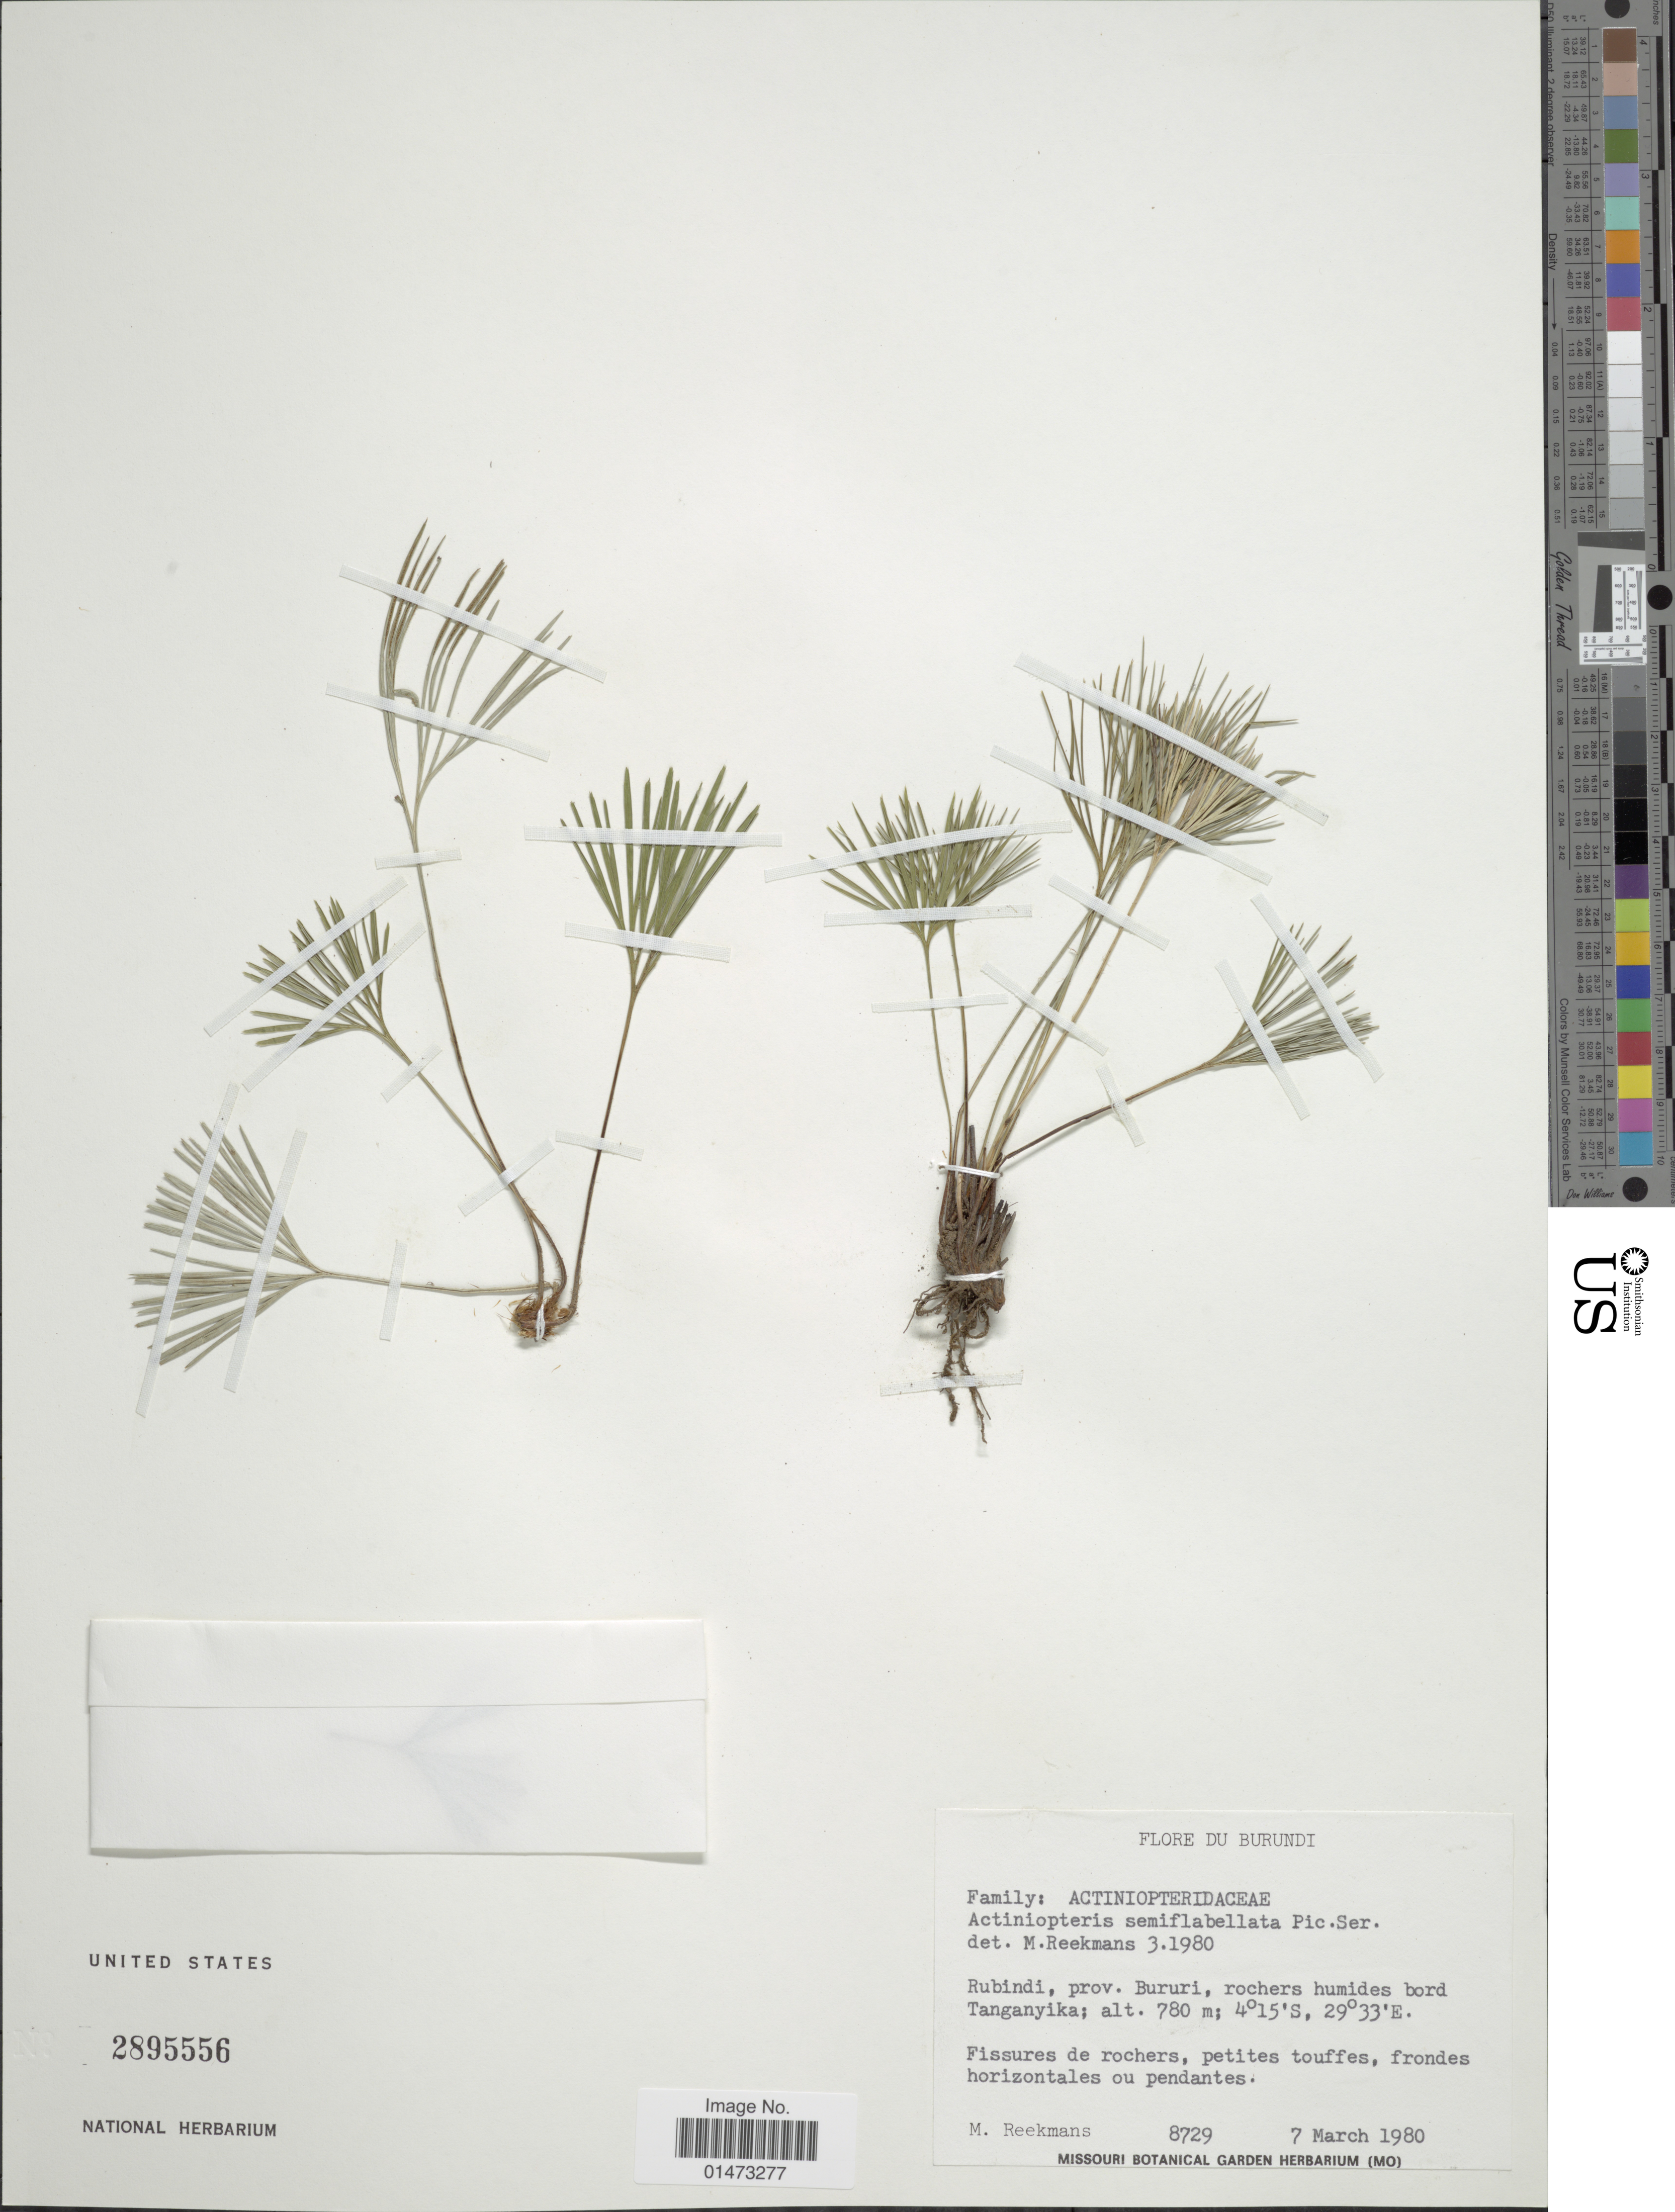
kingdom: Plantae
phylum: Tracheophyta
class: Polypodiopsida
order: Polypodiales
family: Pteridaceae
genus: Actiniopteris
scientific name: Actiniopteris semiflabellata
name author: Pic. Serm.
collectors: M. Reekmans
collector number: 8729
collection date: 1980-03-07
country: Burundi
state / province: Bururi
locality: Rubindi, rochers humides bord Tanganyika.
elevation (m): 780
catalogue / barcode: US 2895556